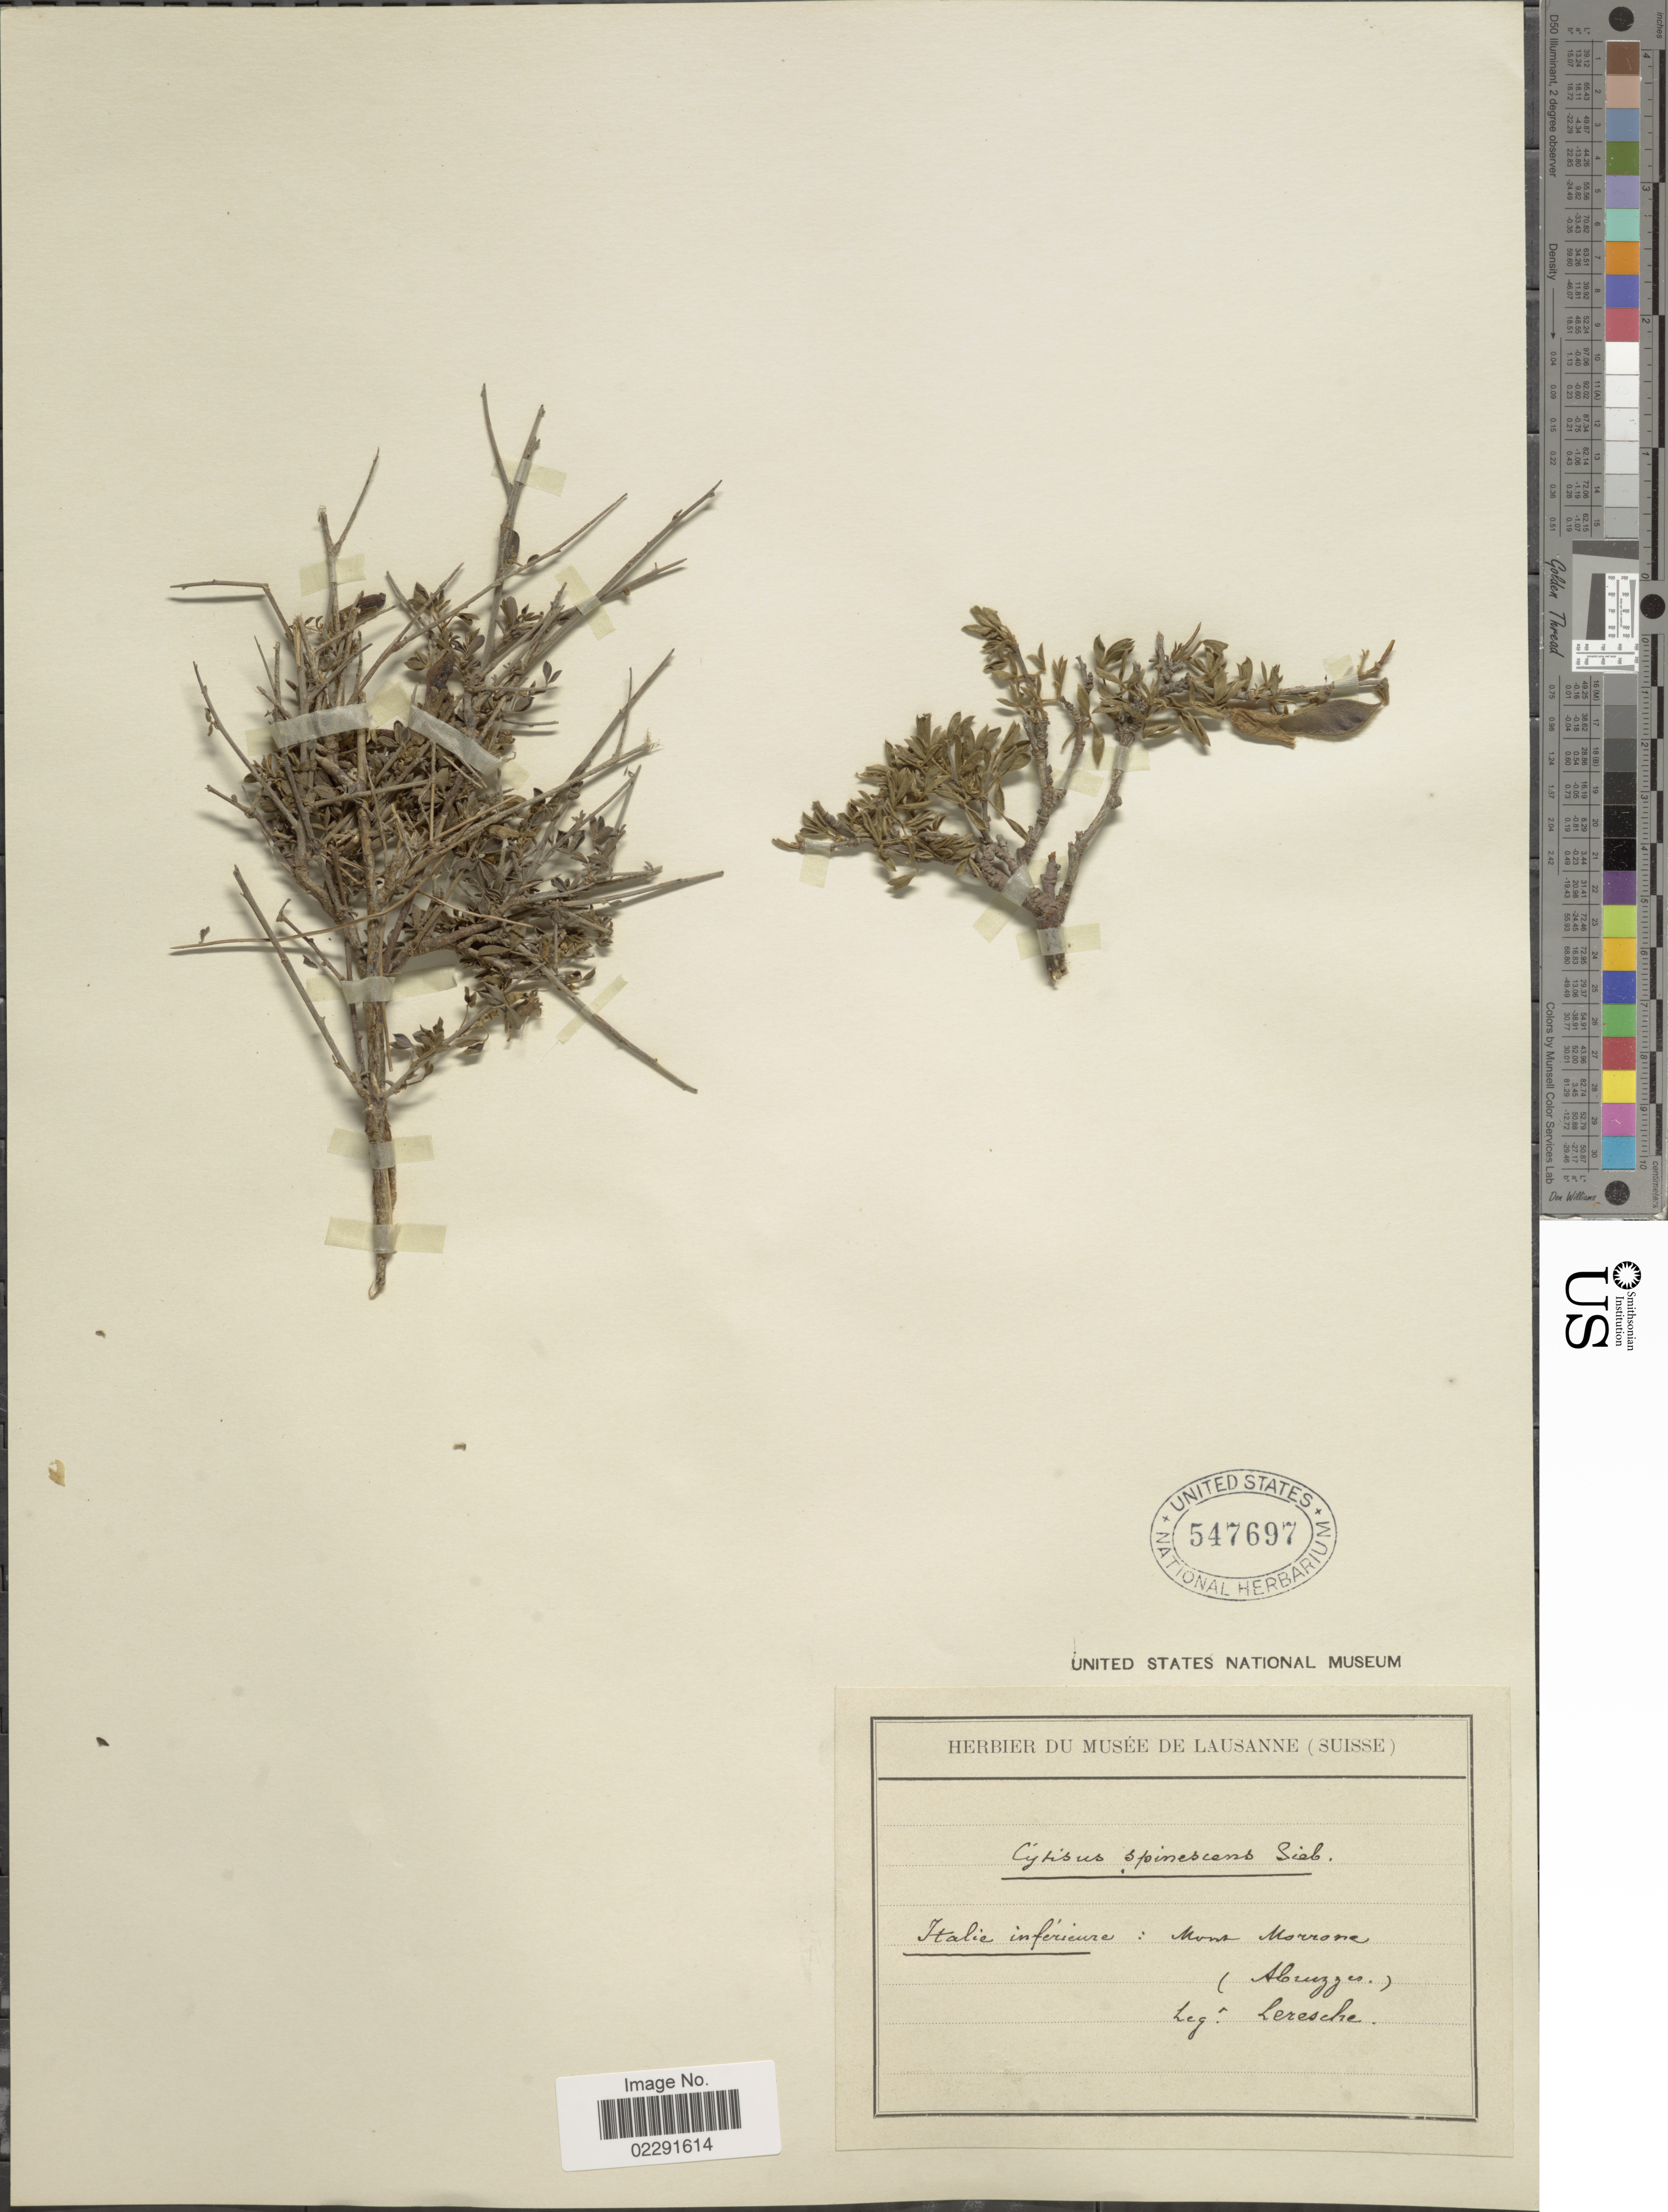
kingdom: Plantae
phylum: Tracheophyta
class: Magnoliopsida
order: Fabales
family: Fabaceae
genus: Cytisus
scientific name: Cytisus spinescens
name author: Sieber ex Spreng.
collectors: Leresche, --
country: Italy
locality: Mons Morrone (Abuzzer). [interpreted]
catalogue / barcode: US 547697